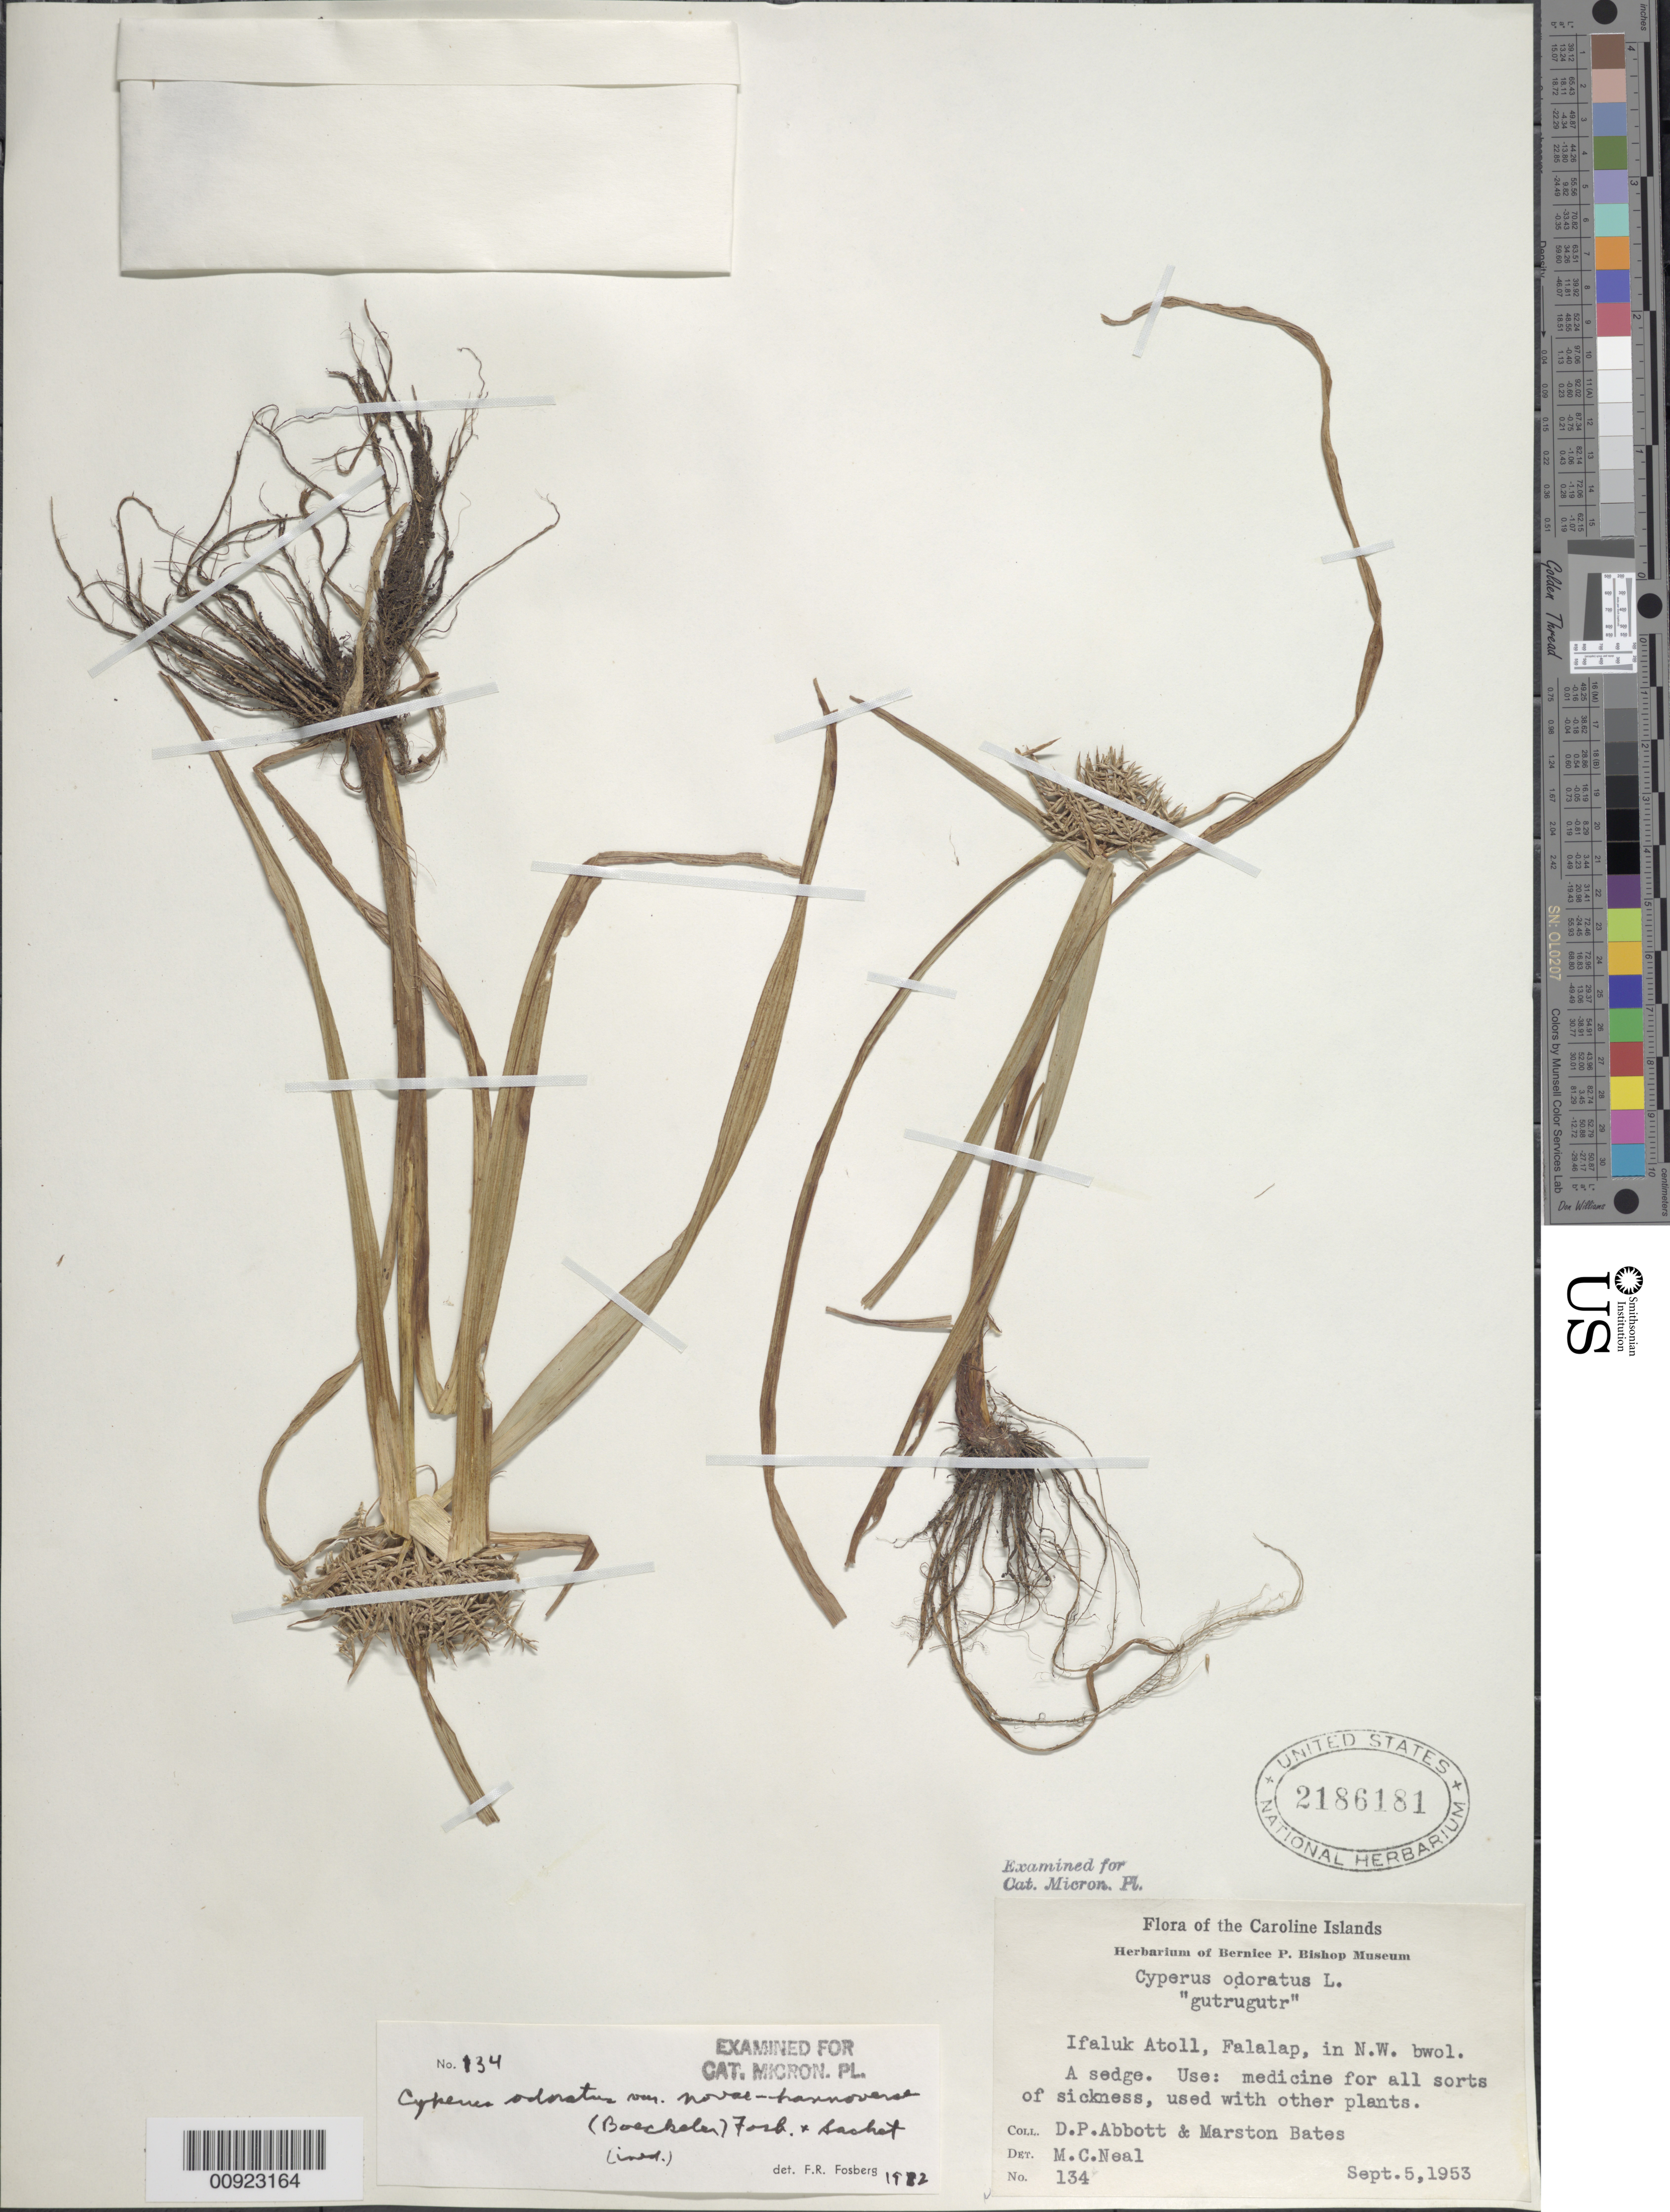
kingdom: Plantae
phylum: Tracheophyta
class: Liliopsida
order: Poales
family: Cyperaceae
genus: Cyperus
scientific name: Cyperus odoratus var. novae-hannoverae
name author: (Boeckeler) Sachet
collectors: D. P. Abbott & M. Bates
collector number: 134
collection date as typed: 05 Sep 1953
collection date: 1953-09-05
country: Micronesia, Federated States of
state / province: Yap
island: Ifalik (Ifaluk) Atoll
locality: Falalap, in NW Bwol.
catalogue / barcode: US 2186181